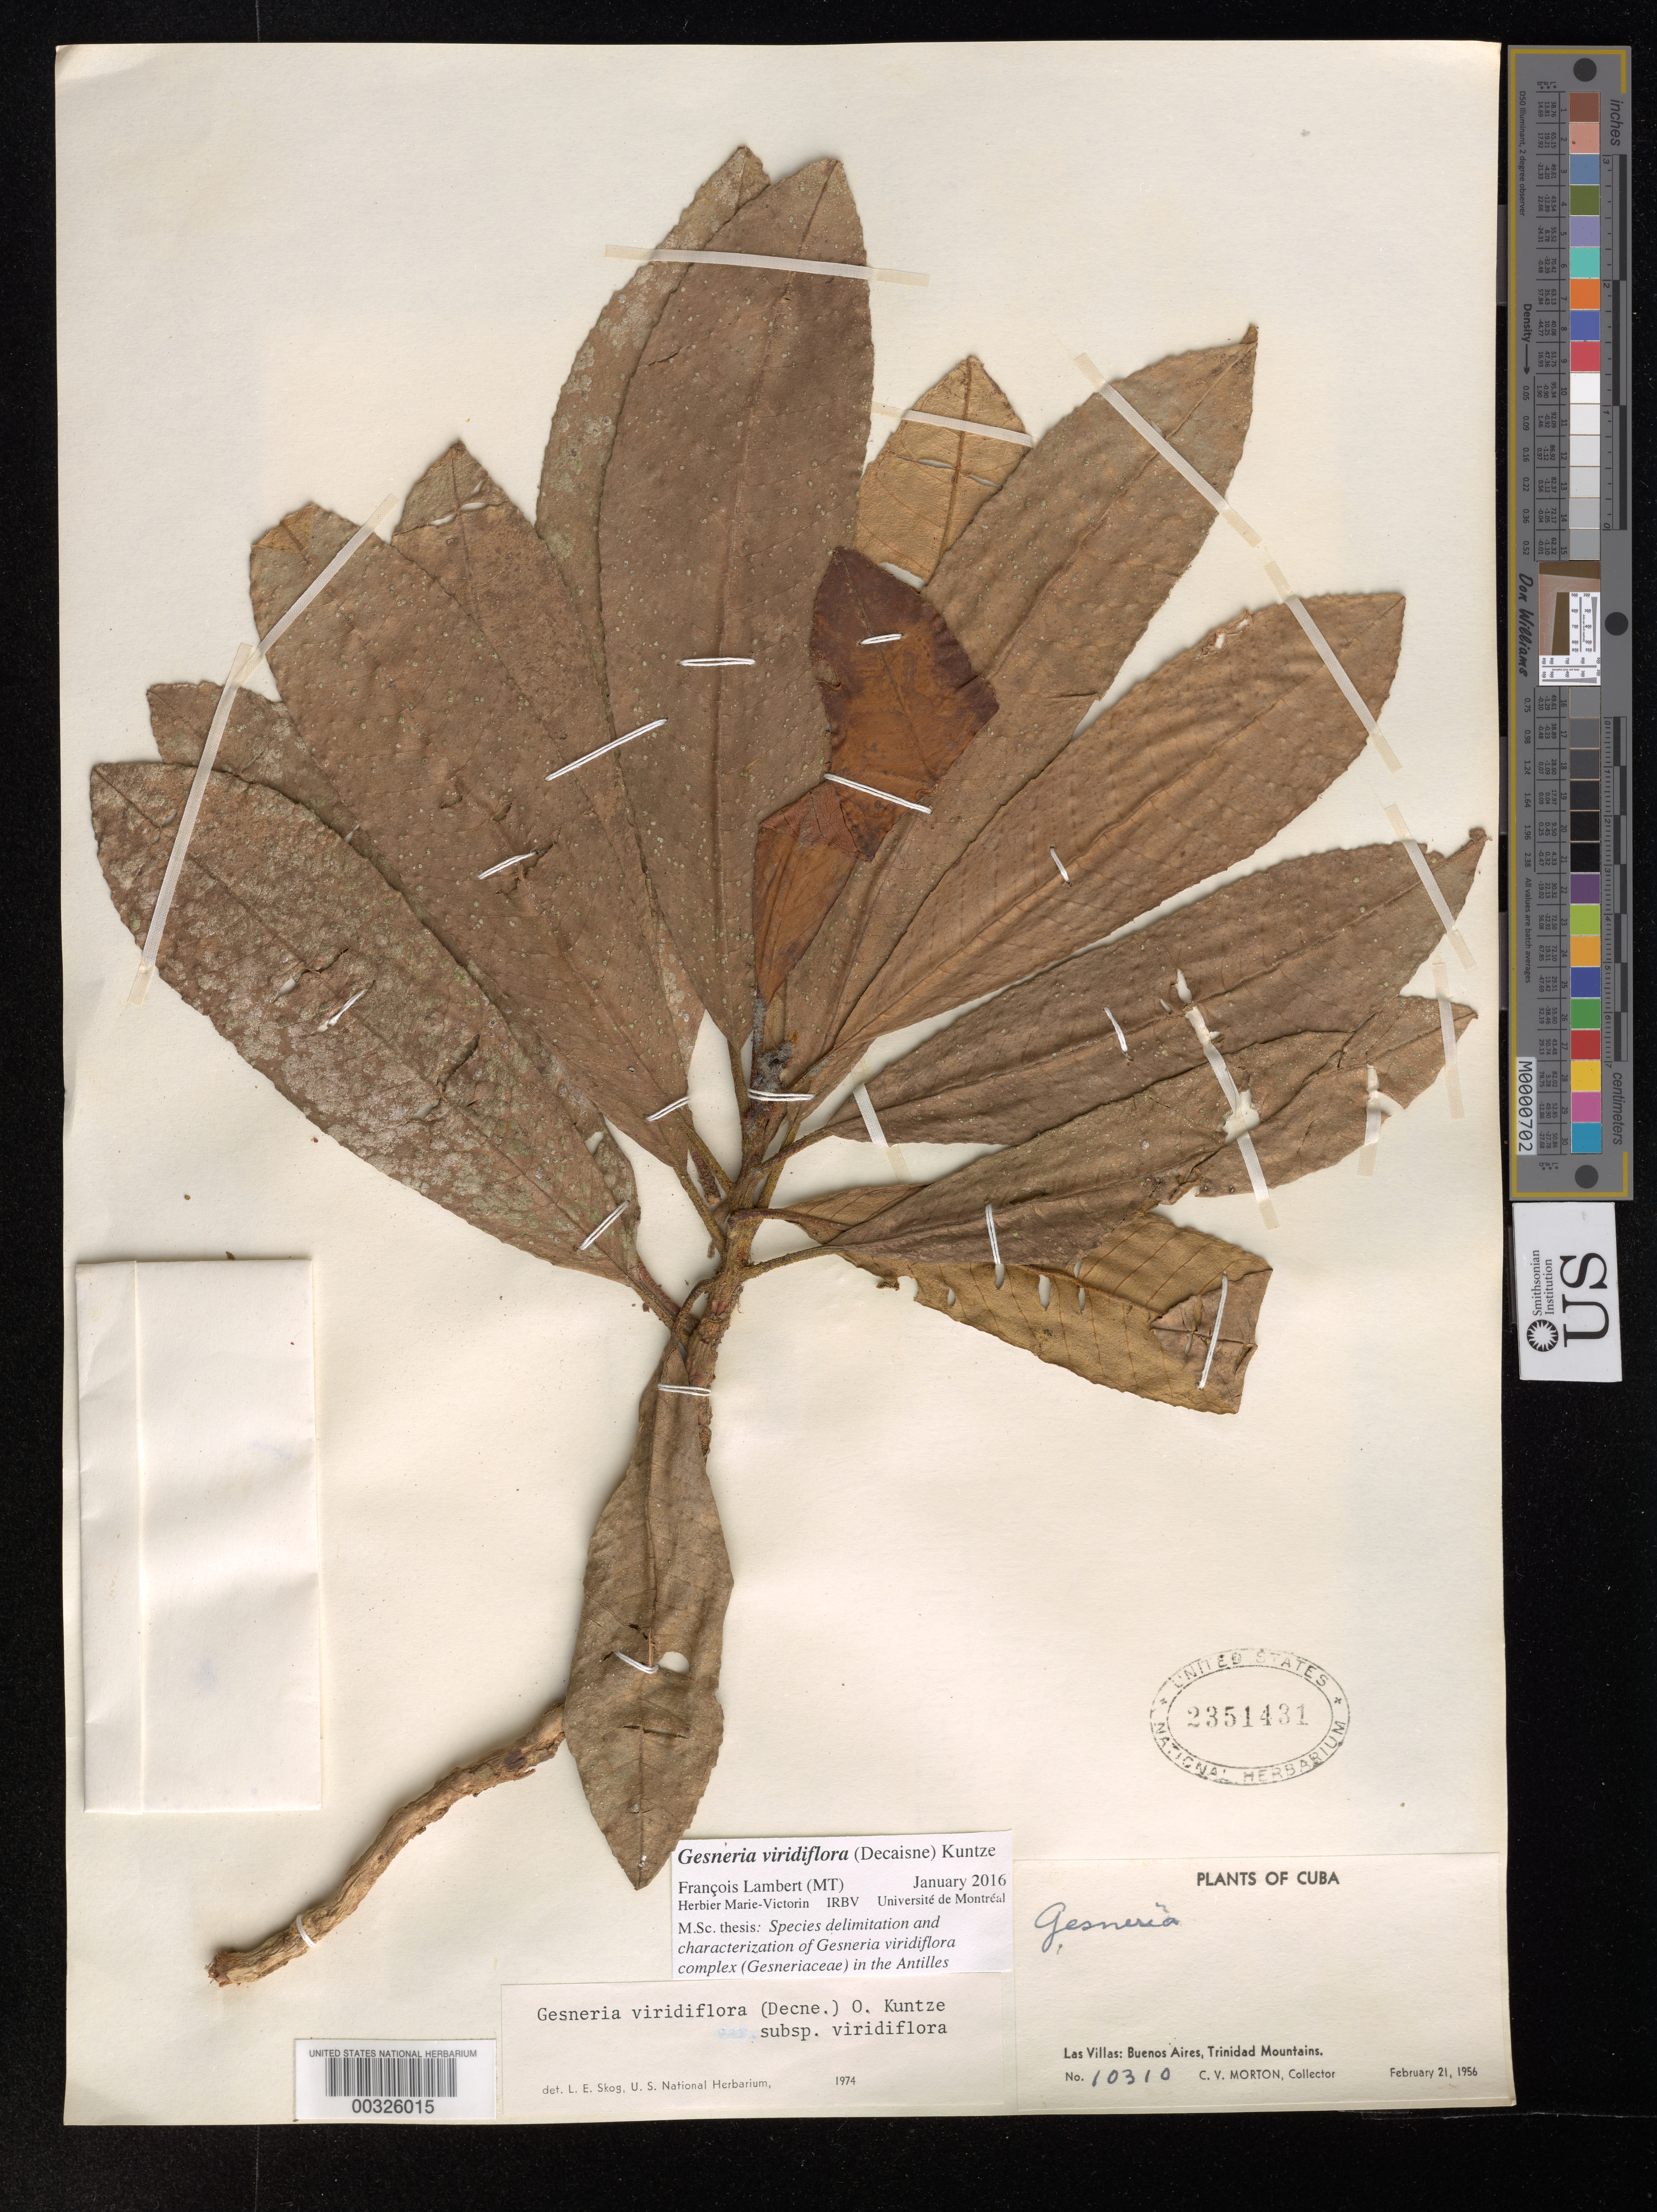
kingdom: Plantae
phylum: Tracheophyta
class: Magnoliopsida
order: Lamiales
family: Gesneriaceae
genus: Gesneria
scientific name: Gesneria viridiflora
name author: (Decne.) Kuntze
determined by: Lambert, Francois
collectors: C. V. Morton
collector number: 10310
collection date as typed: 21 Feb 1956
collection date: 1956-02-21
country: Cuba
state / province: Las Villas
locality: Buenos Aires, Trinidad Mountains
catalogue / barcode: US 2351431